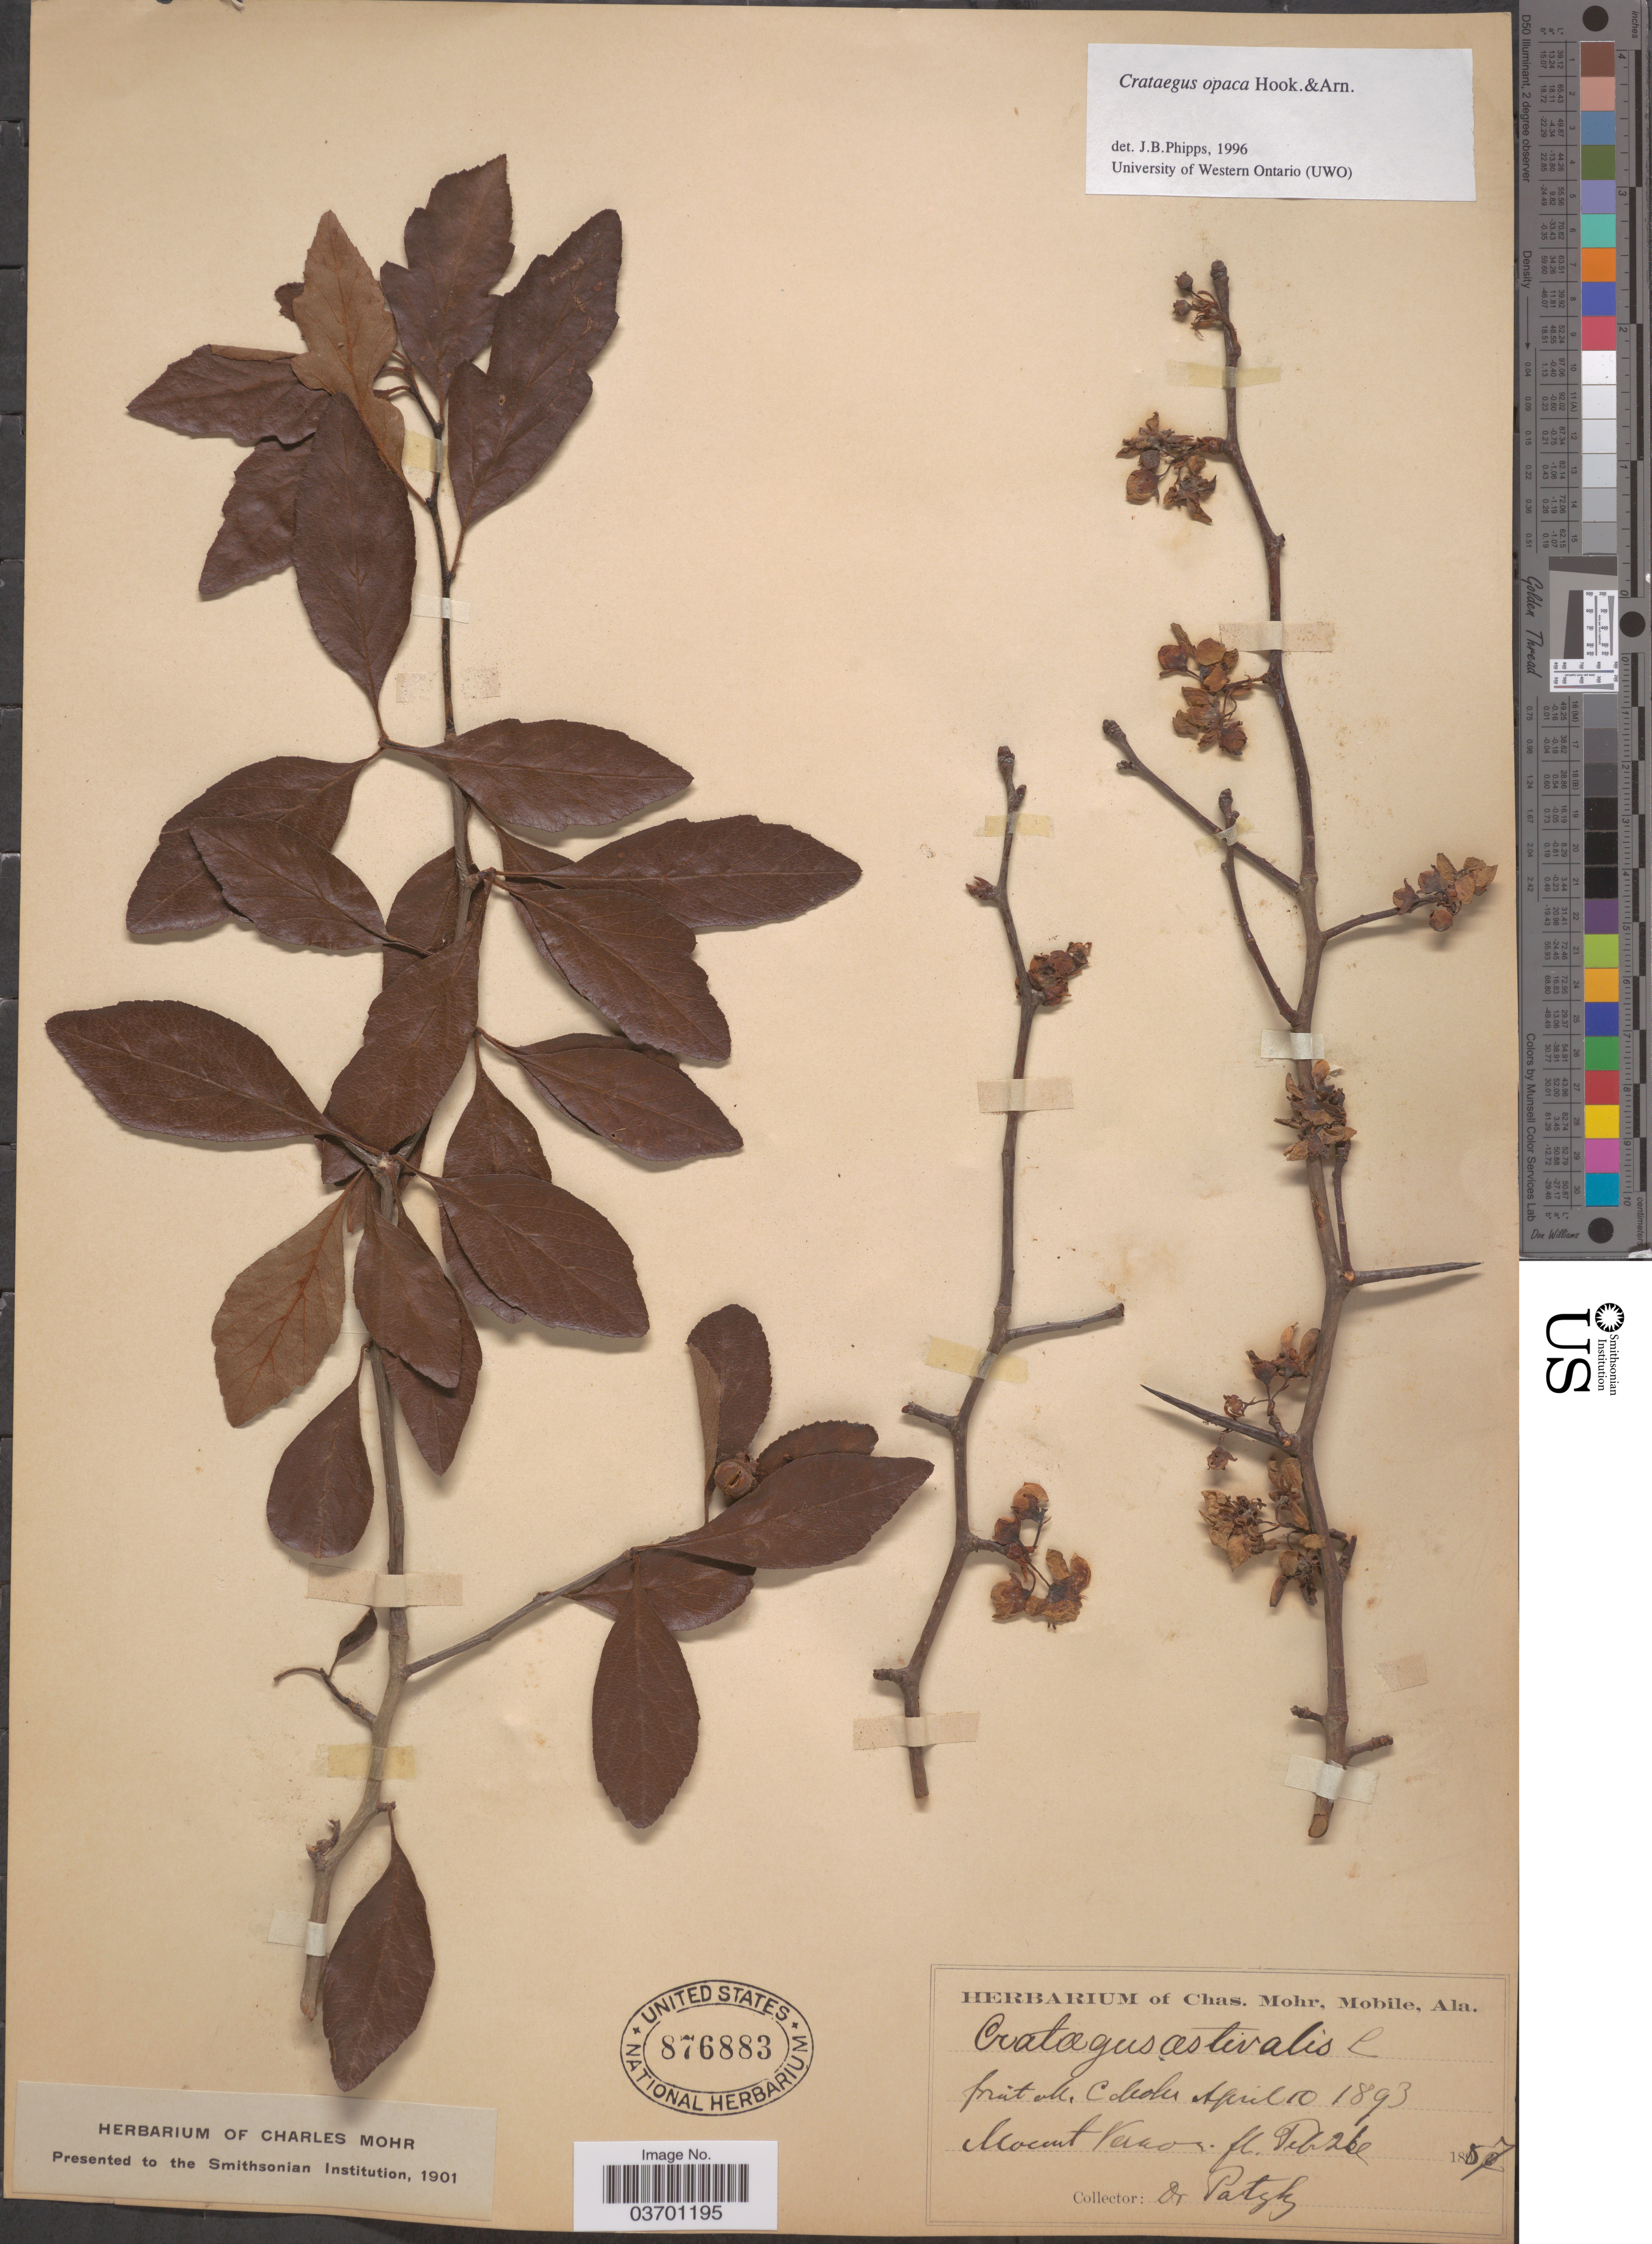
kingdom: Plantae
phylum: Tracheophyta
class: Magnoliopsida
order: Rosales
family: Rosaceae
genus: Crataegus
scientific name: Crataegus opaca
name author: Hook. & Arn.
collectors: -. Patzky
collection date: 1857-02-26/1893-04-10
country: United States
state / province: Alabama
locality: Mount Vernon.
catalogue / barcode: US 876883